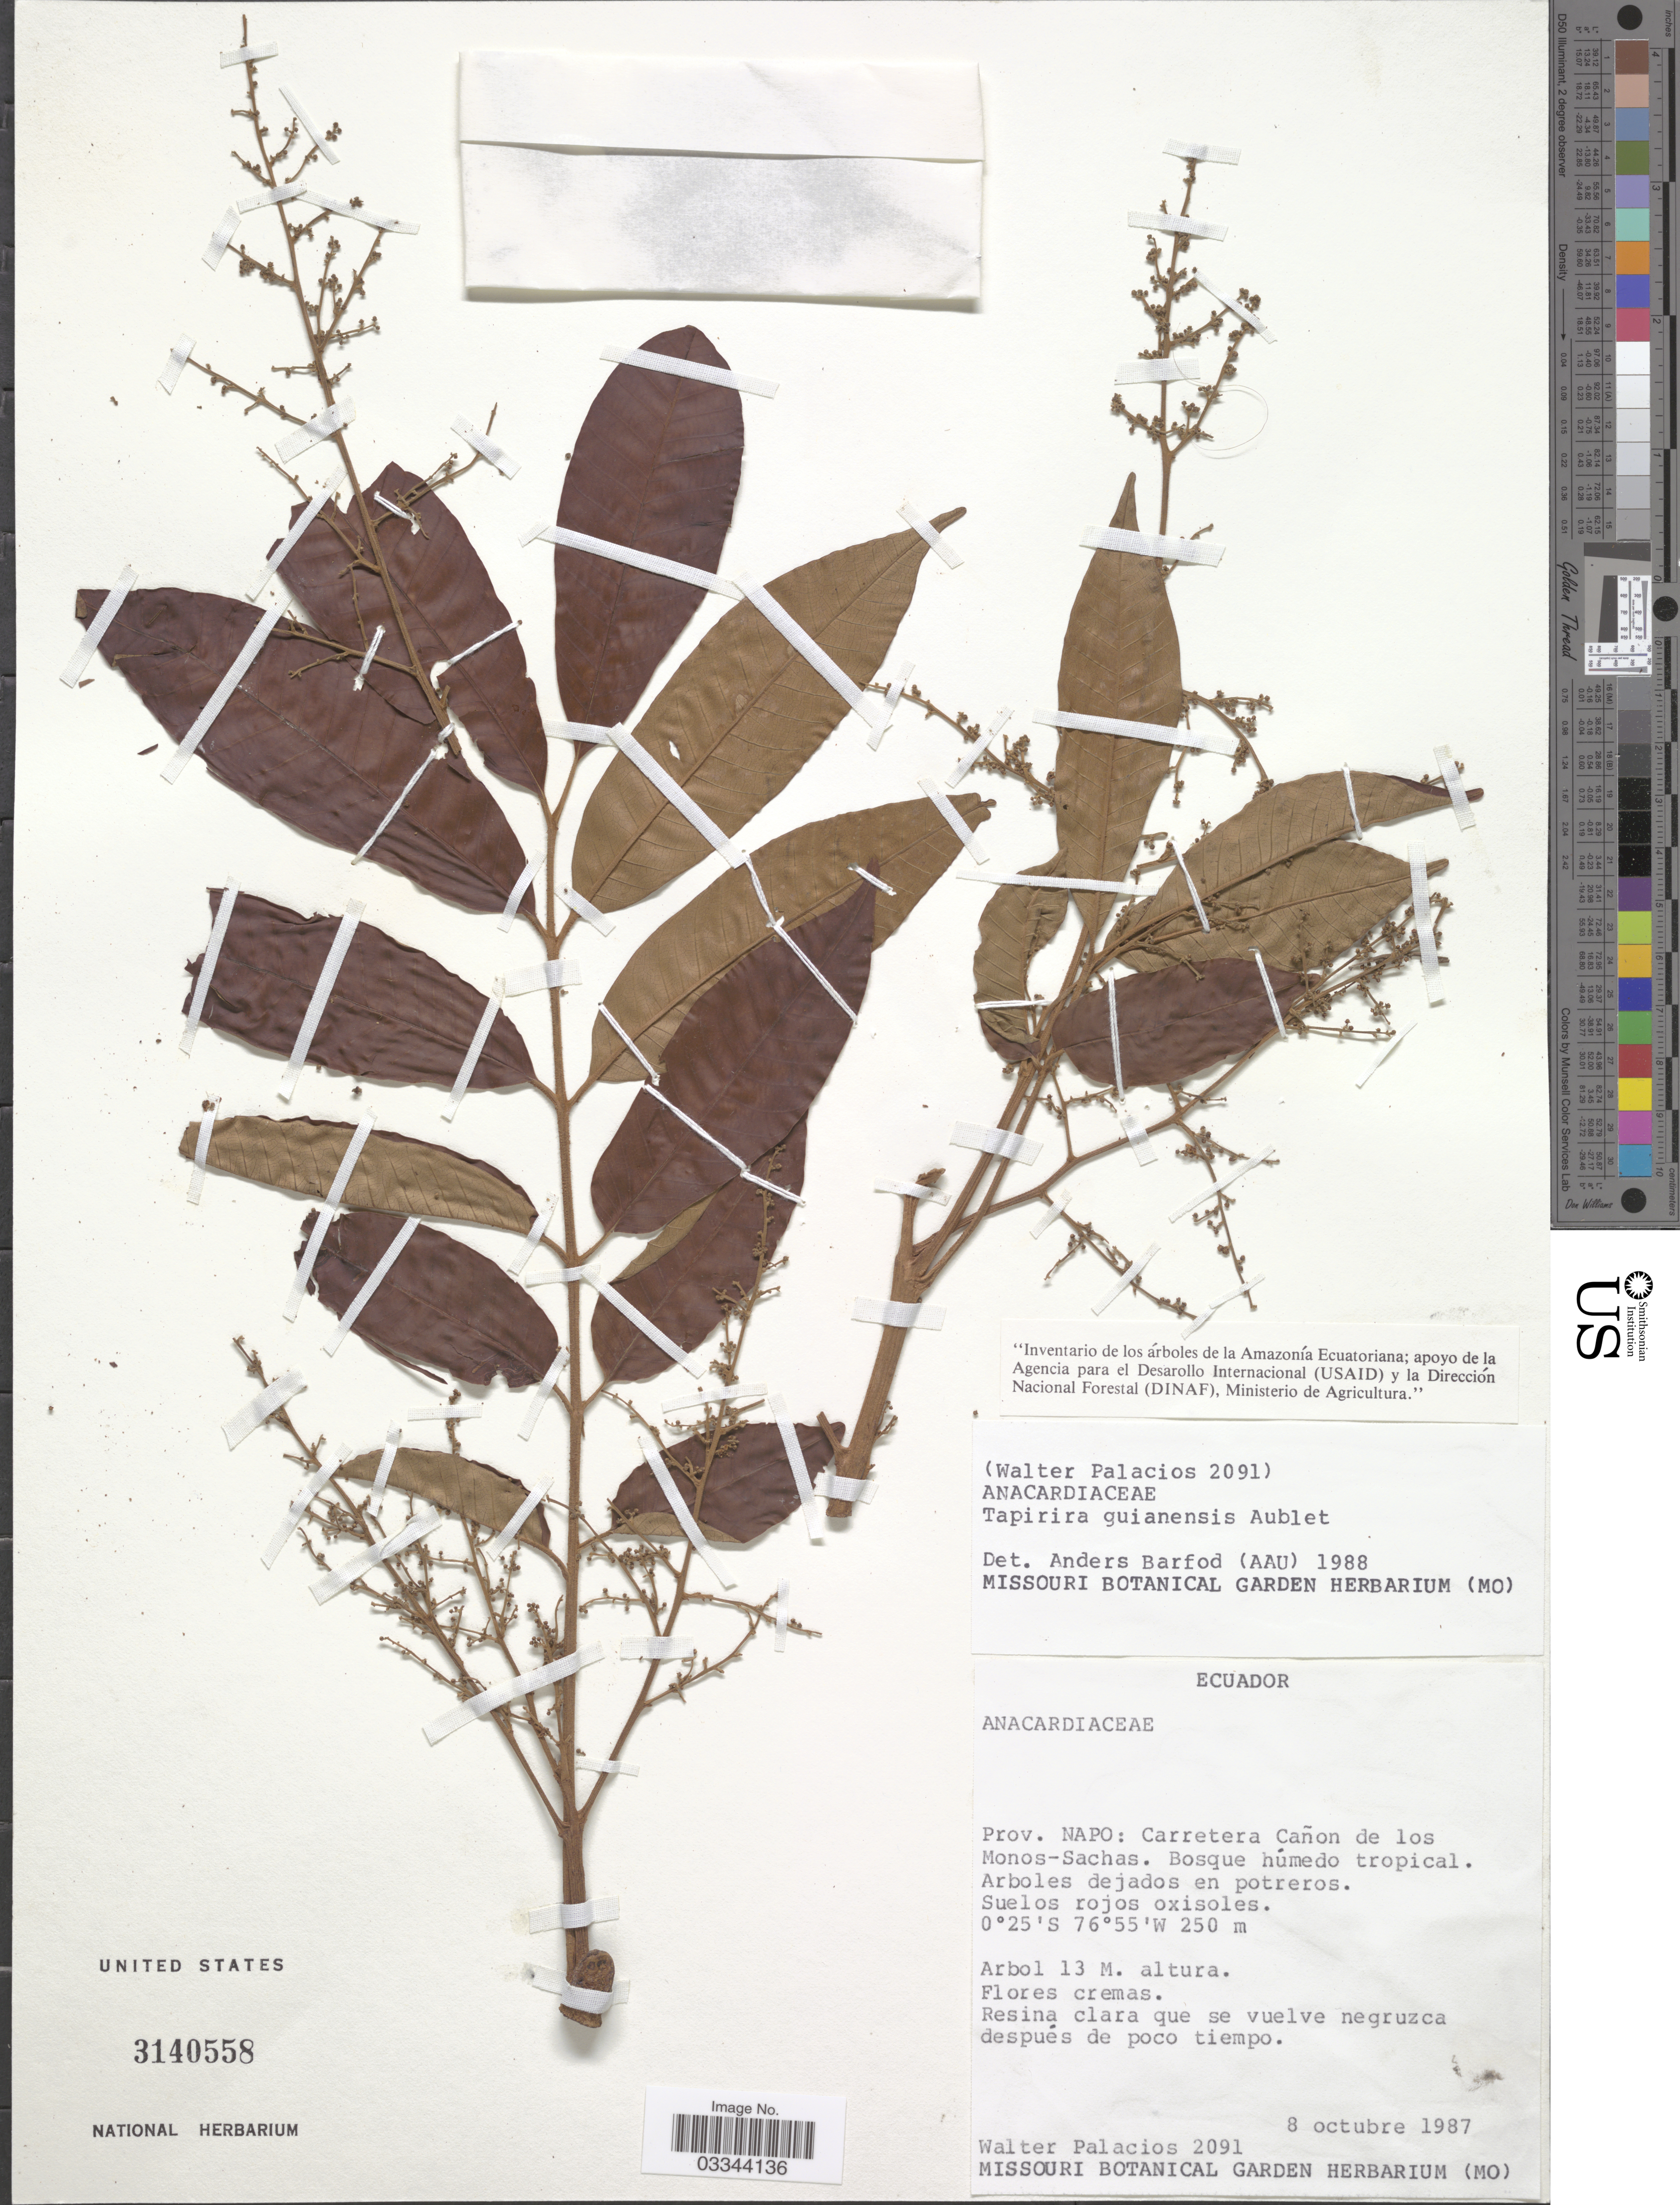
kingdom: Plantae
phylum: Tracheophyta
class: Magnoliopsida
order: Sapindales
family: Anacardiaceae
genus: Tapirira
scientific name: Tapirira guianensis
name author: Aubl.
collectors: W. Palacios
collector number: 2091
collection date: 1987-10-08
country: Ecuador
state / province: Napo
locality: Carretera Cañon de los Monos-Sachas.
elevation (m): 250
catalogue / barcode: US 3140558